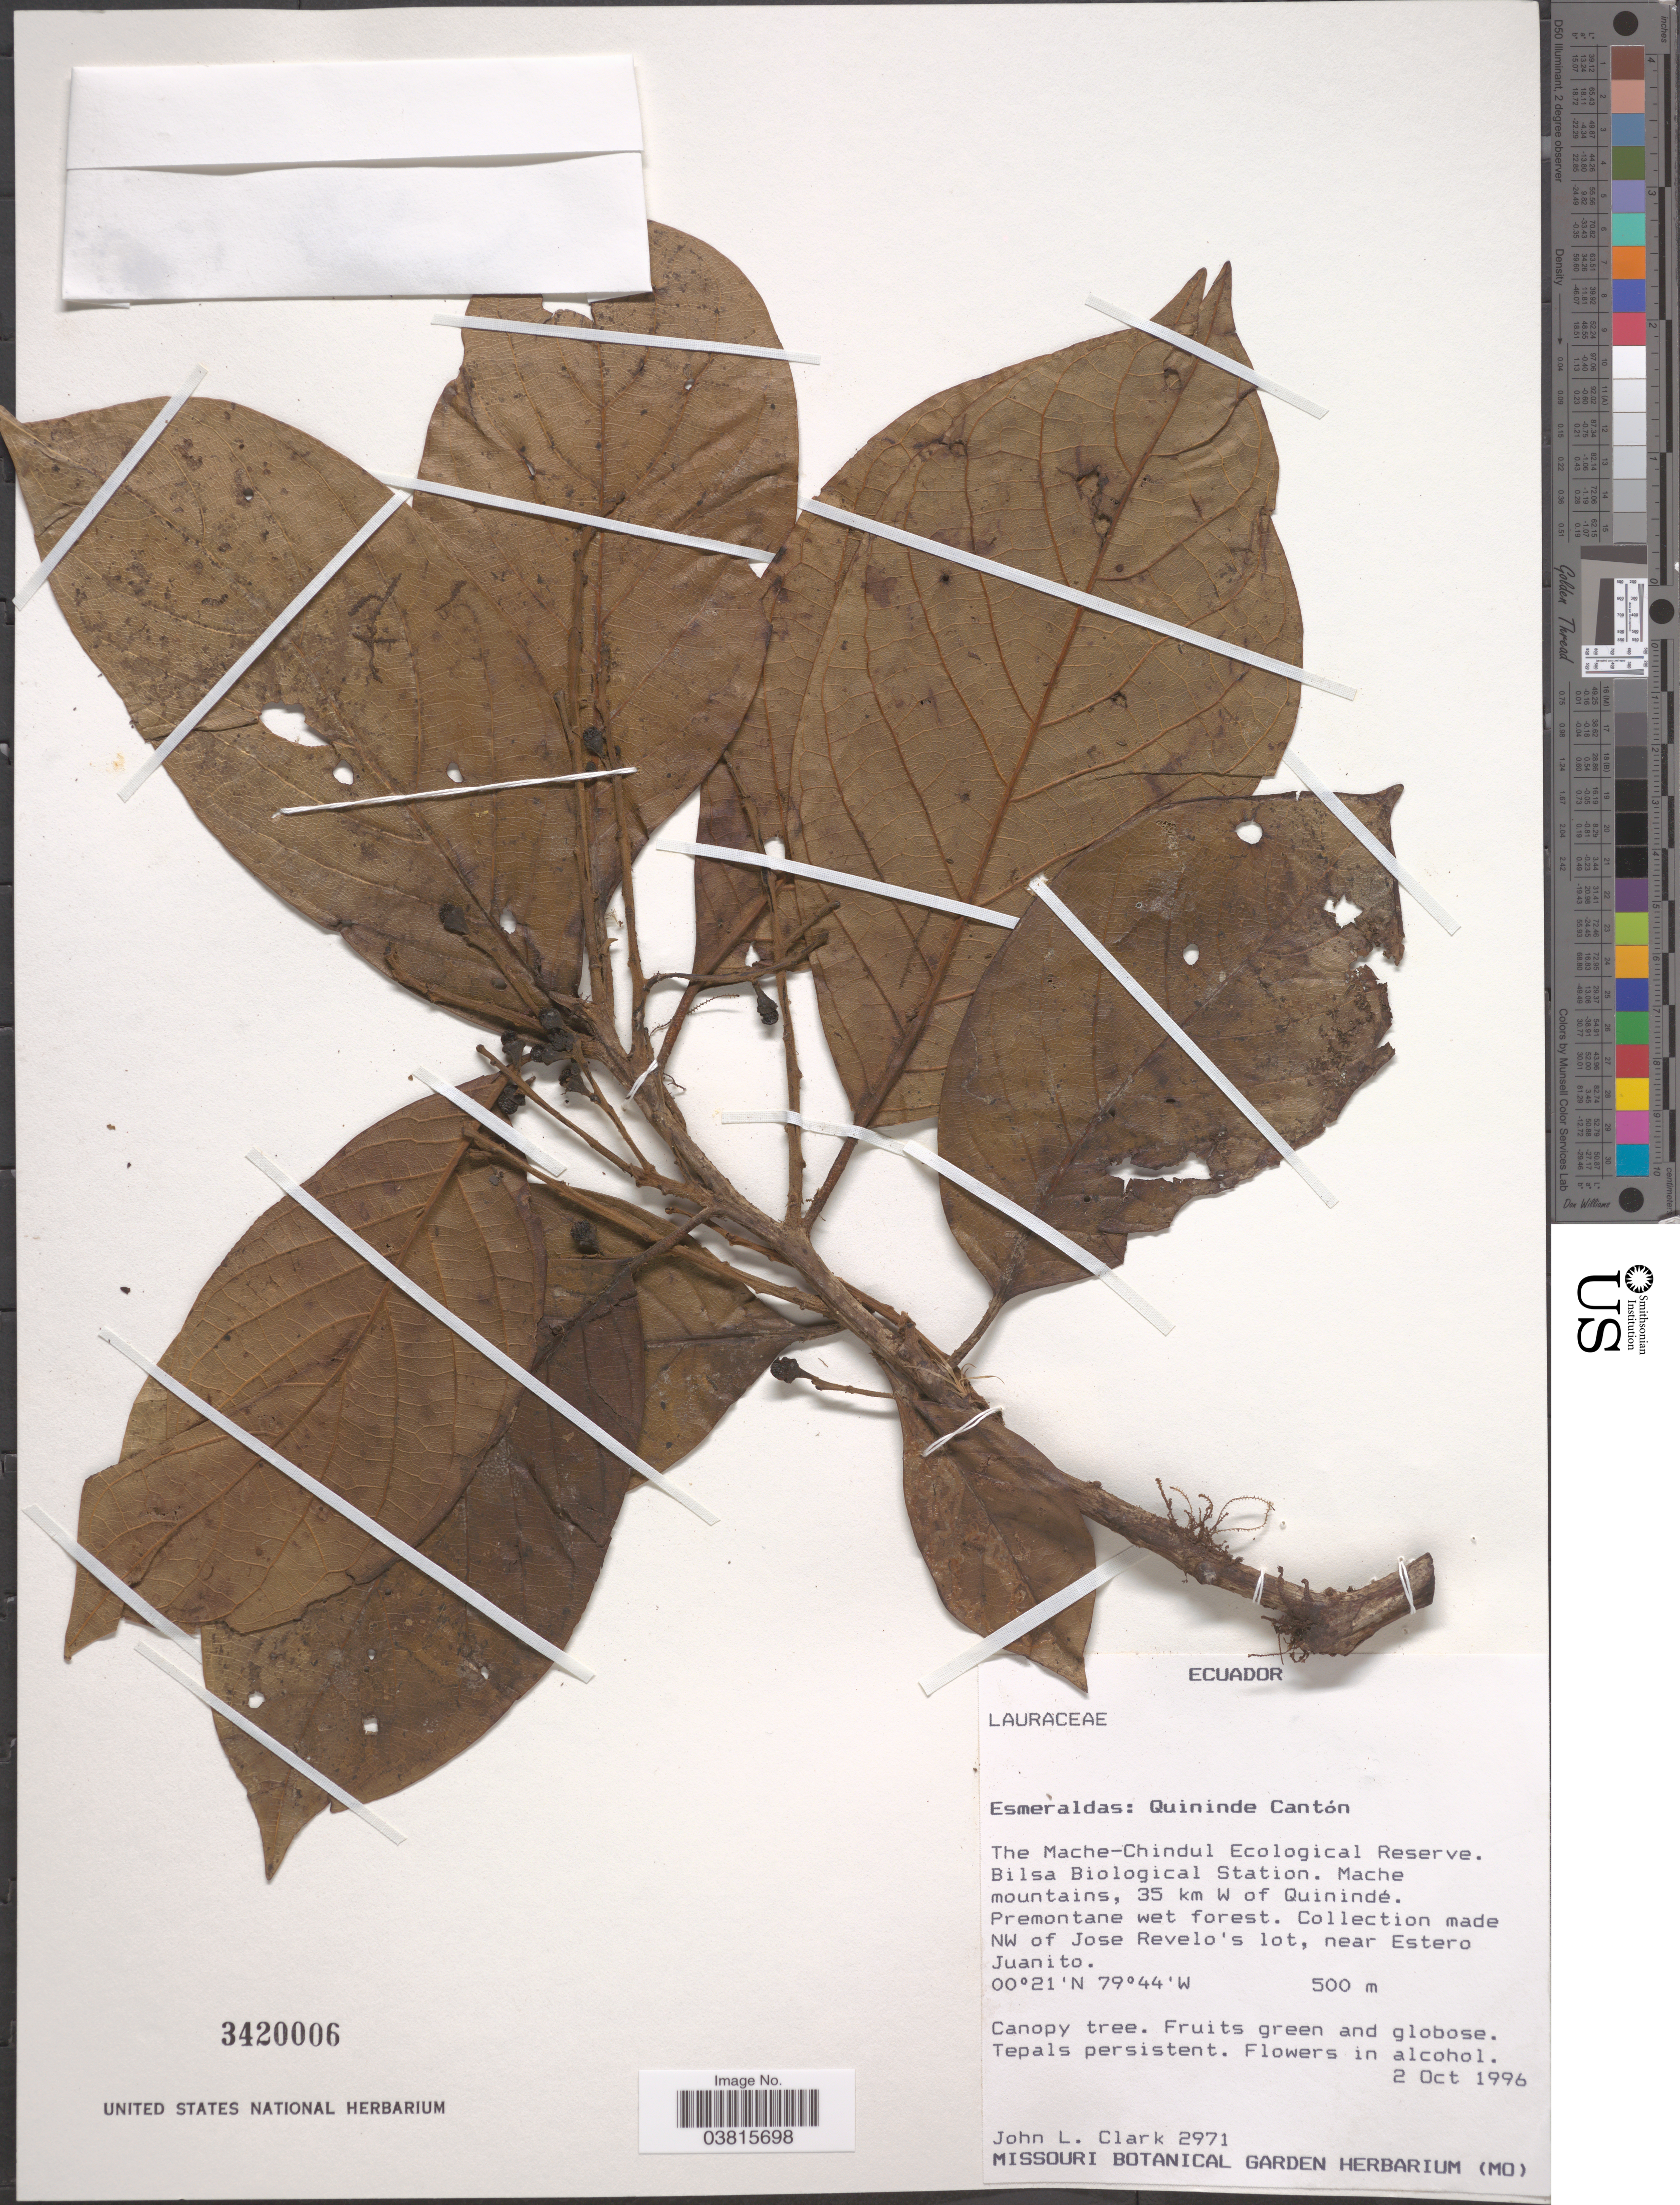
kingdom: Plantae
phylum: Tracheophyta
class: Magnoliopsida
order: Laurales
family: Lauraceae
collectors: J. L. Clark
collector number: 2971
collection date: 1996-10-02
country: Ecuador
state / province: Esmeraldas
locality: Quininde Cantón. The Mache-Chindul Ecological Reserve. Bilsa Biological Station. Mache mountains, 35 km W of Quinindé. Premontane wet forest. NW of Jose Revelo's lot, near Estero Juanito.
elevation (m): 500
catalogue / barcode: US 3420006